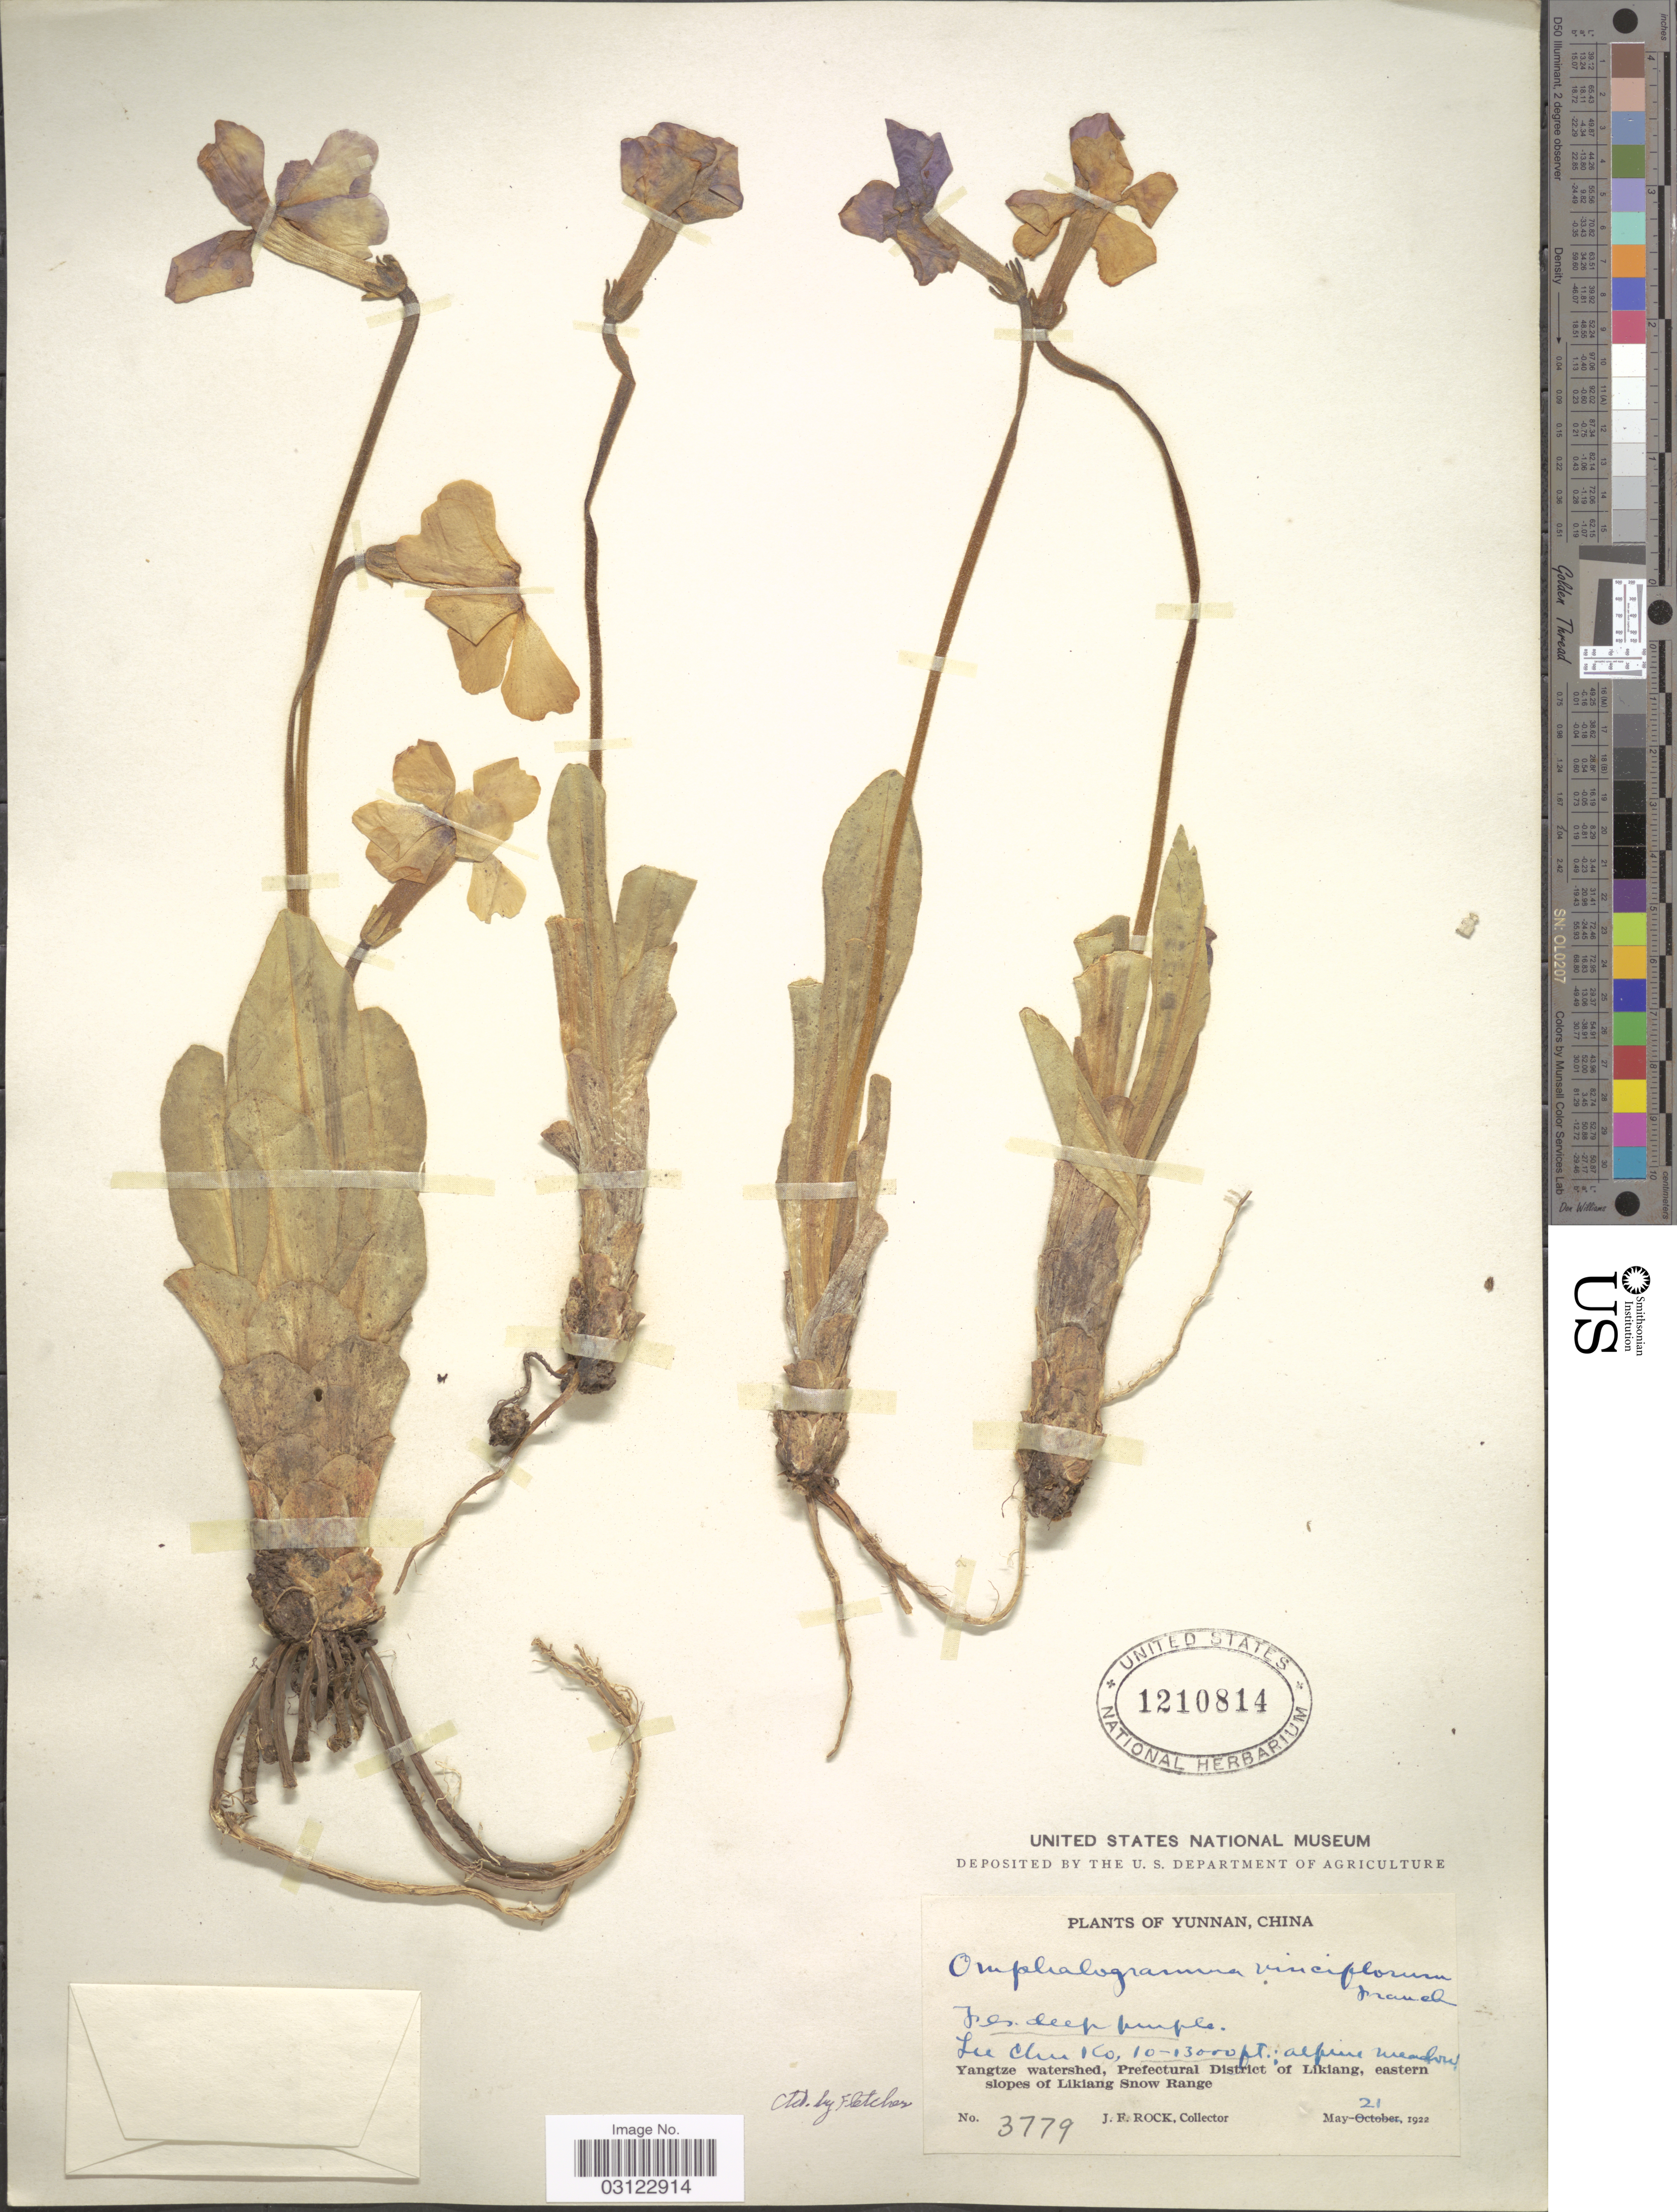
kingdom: Plantae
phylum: Tracheophyta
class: Magnoliopsida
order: Ericales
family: Primulaceae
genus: Omphalogramma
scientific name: Omphalogramma vinciflorum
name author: (Franch.) Franch.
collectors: J. Rock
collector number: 3779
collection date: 1922-05-21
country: China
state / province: Yunnan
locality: Lu Chu Ko. Alpine meadows. Yangtze watershed, Prefectural District of Likiang, eastern slopes of Likiang Snow Range.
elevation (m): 3048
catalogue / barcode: US 1210814